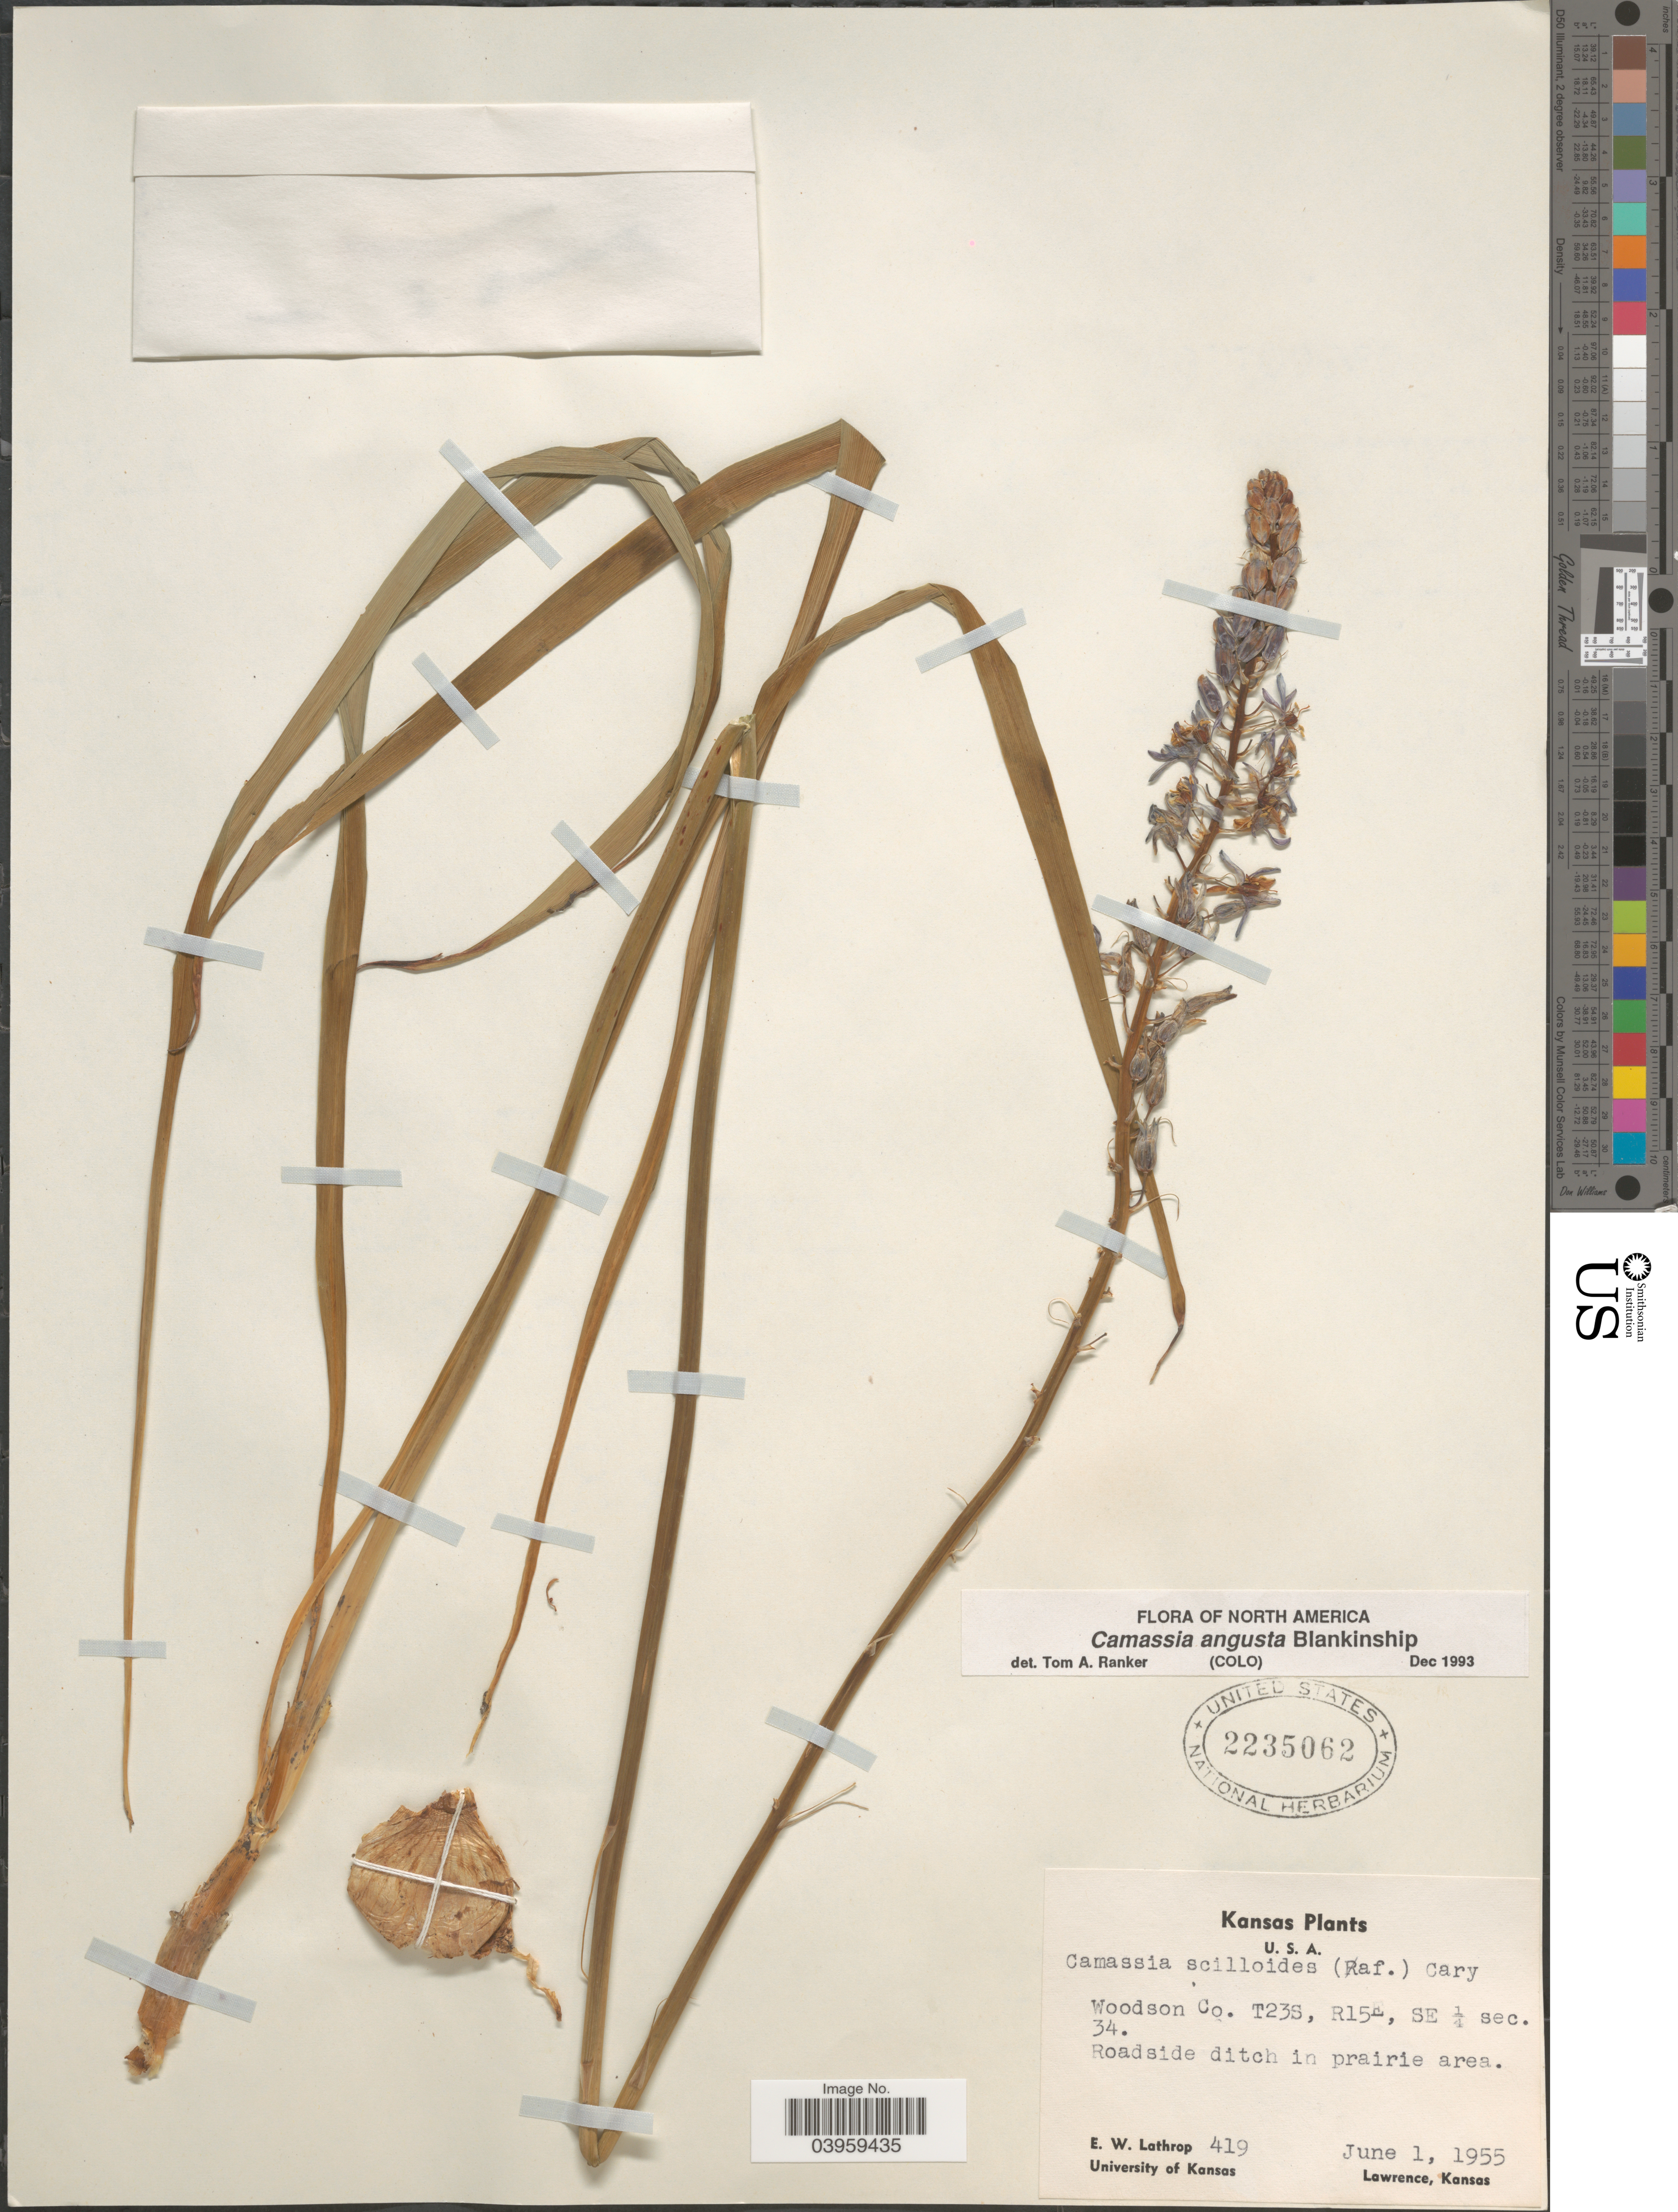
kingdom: Plantae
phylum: Tracheophyta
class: Liliopsida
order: Asparagales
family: Asparagaceae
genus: Camassia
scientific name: Camassia angusta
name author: (Engelm.) Blank.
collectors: E. W. Lathrop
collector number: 419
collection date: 1955-06-01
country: United States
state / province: Kansas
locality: Woodson Co. T23S, R15E, SE ¼ sec. 34.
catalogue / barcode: US 2235062